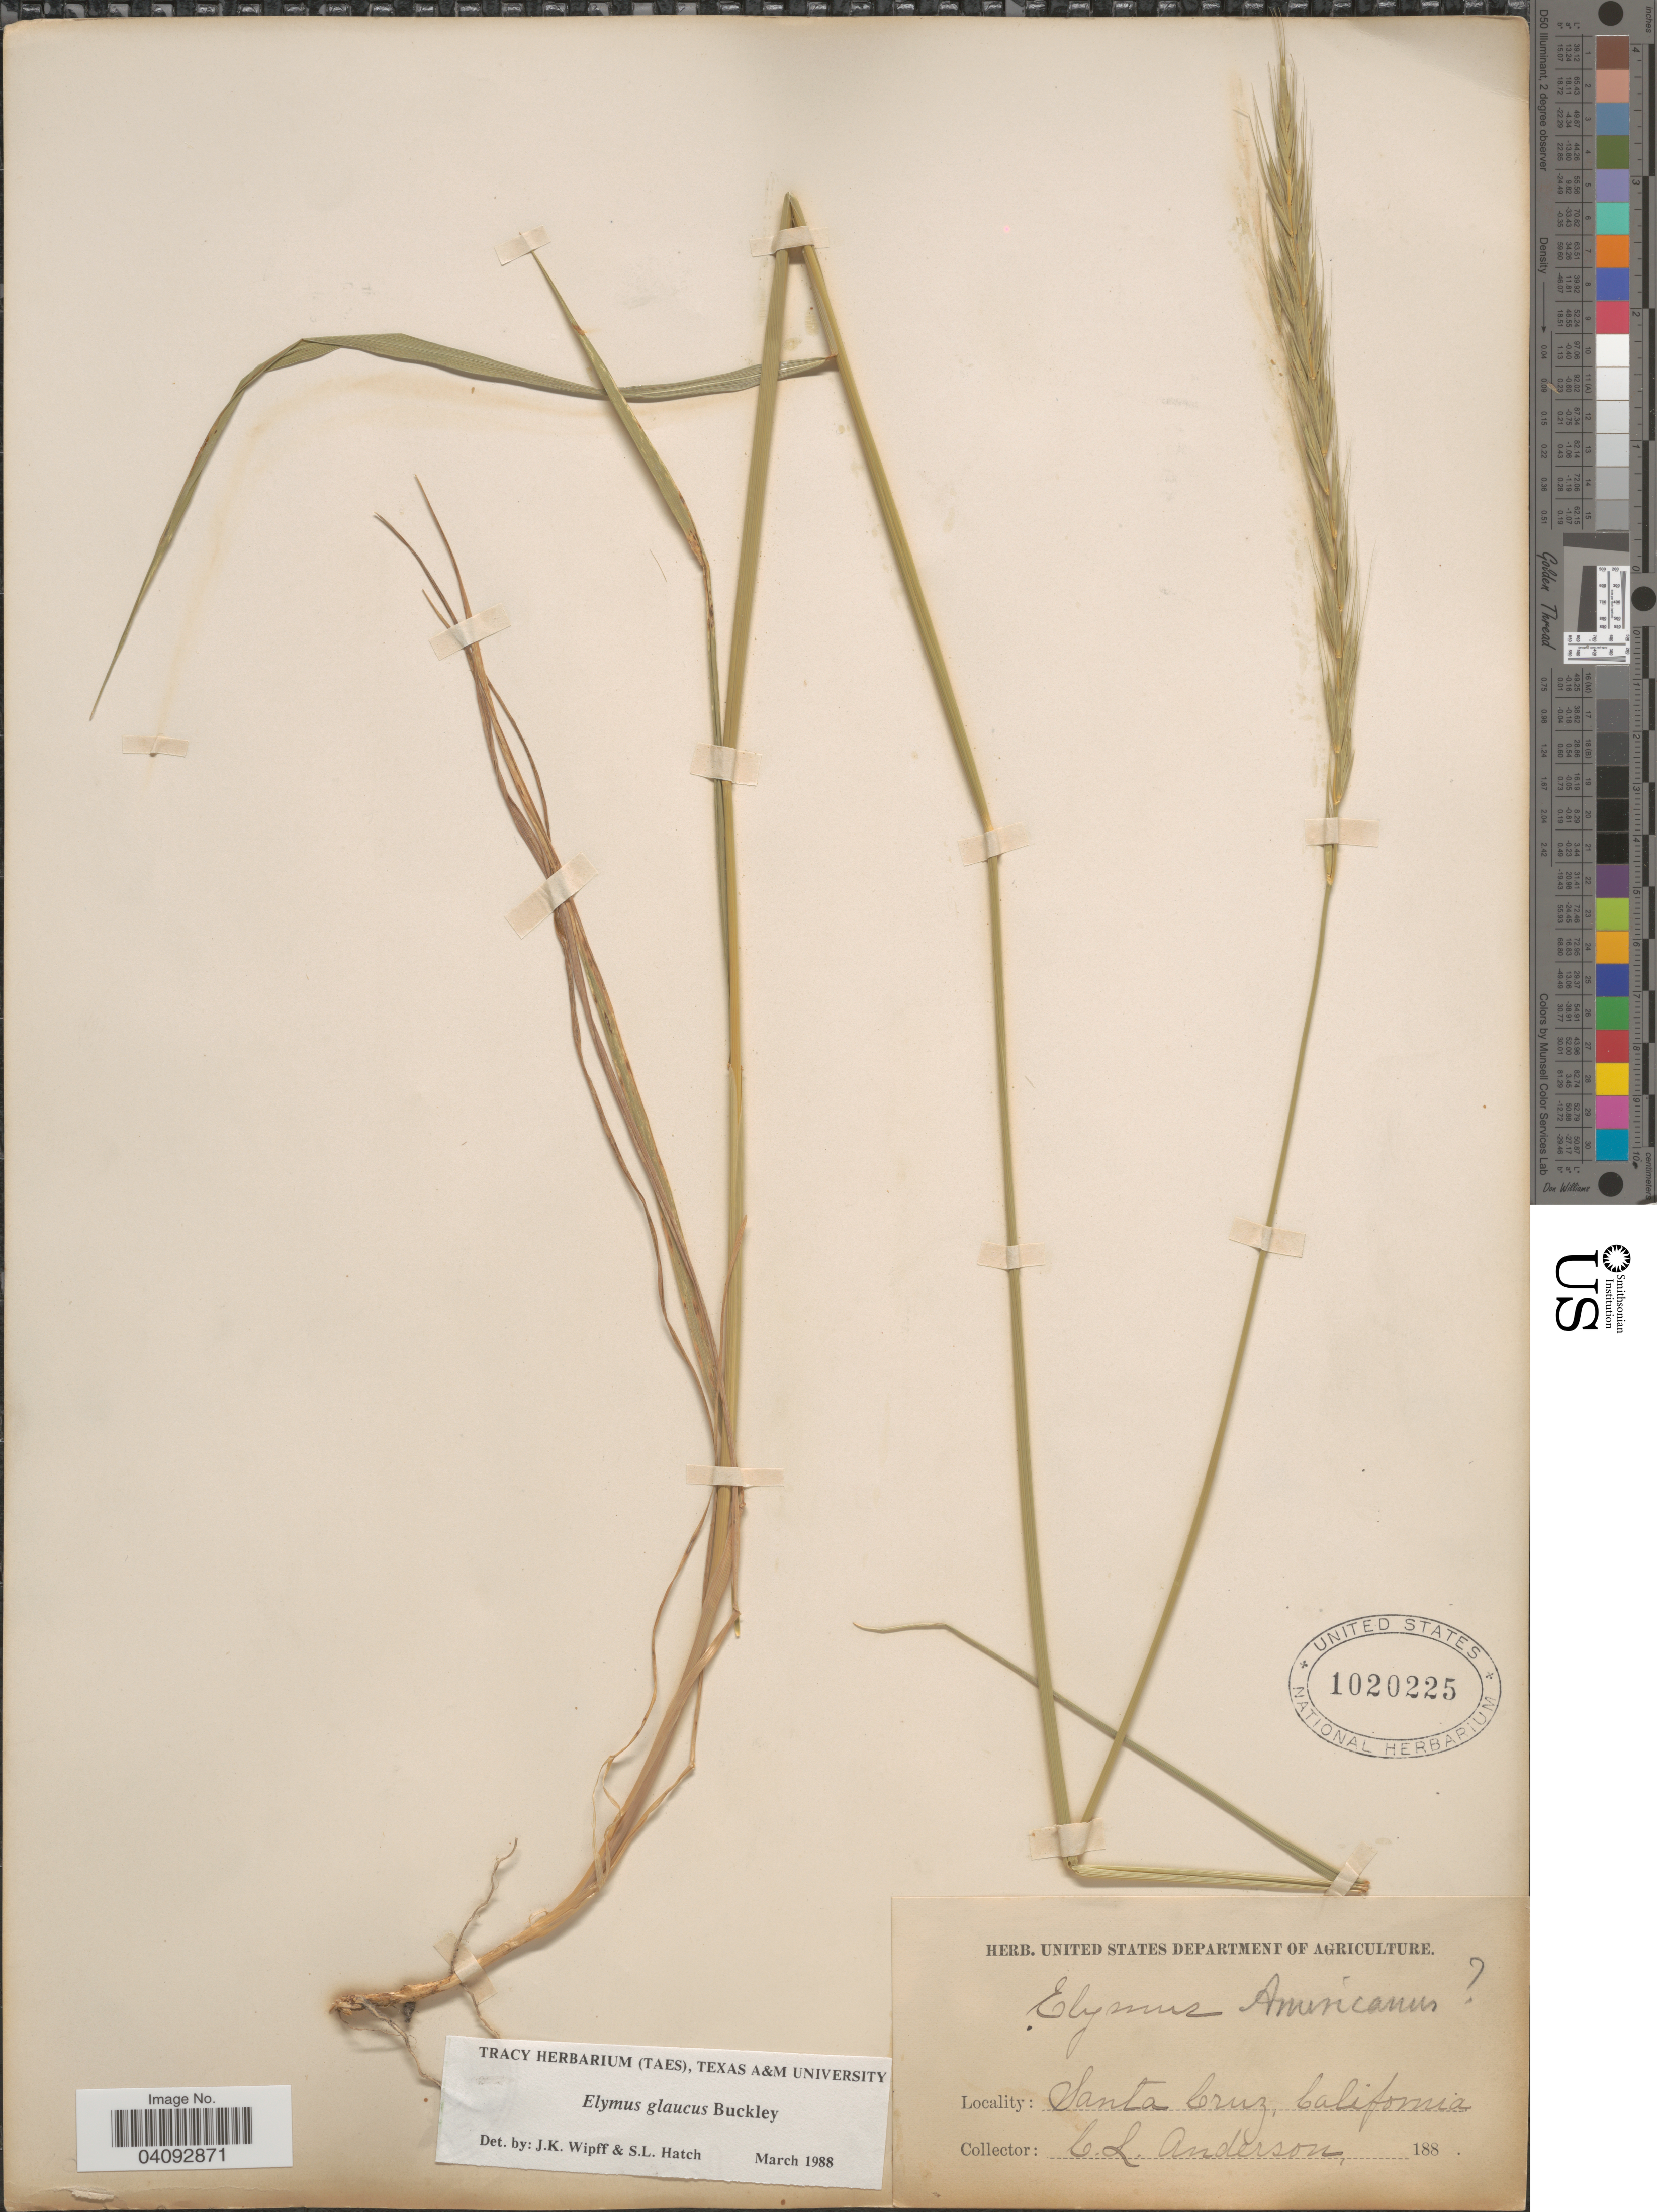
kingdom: Plantae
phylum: Tracheophyta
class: Liliopsida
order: Poales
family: Poaceae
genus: Elymus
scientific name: Elymus glaucus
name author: Buckley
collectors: C. L. Anderson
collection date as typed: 188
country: United States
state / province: California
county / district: Santa Cruz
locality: Santa Cruz.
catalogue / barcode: US 1020225